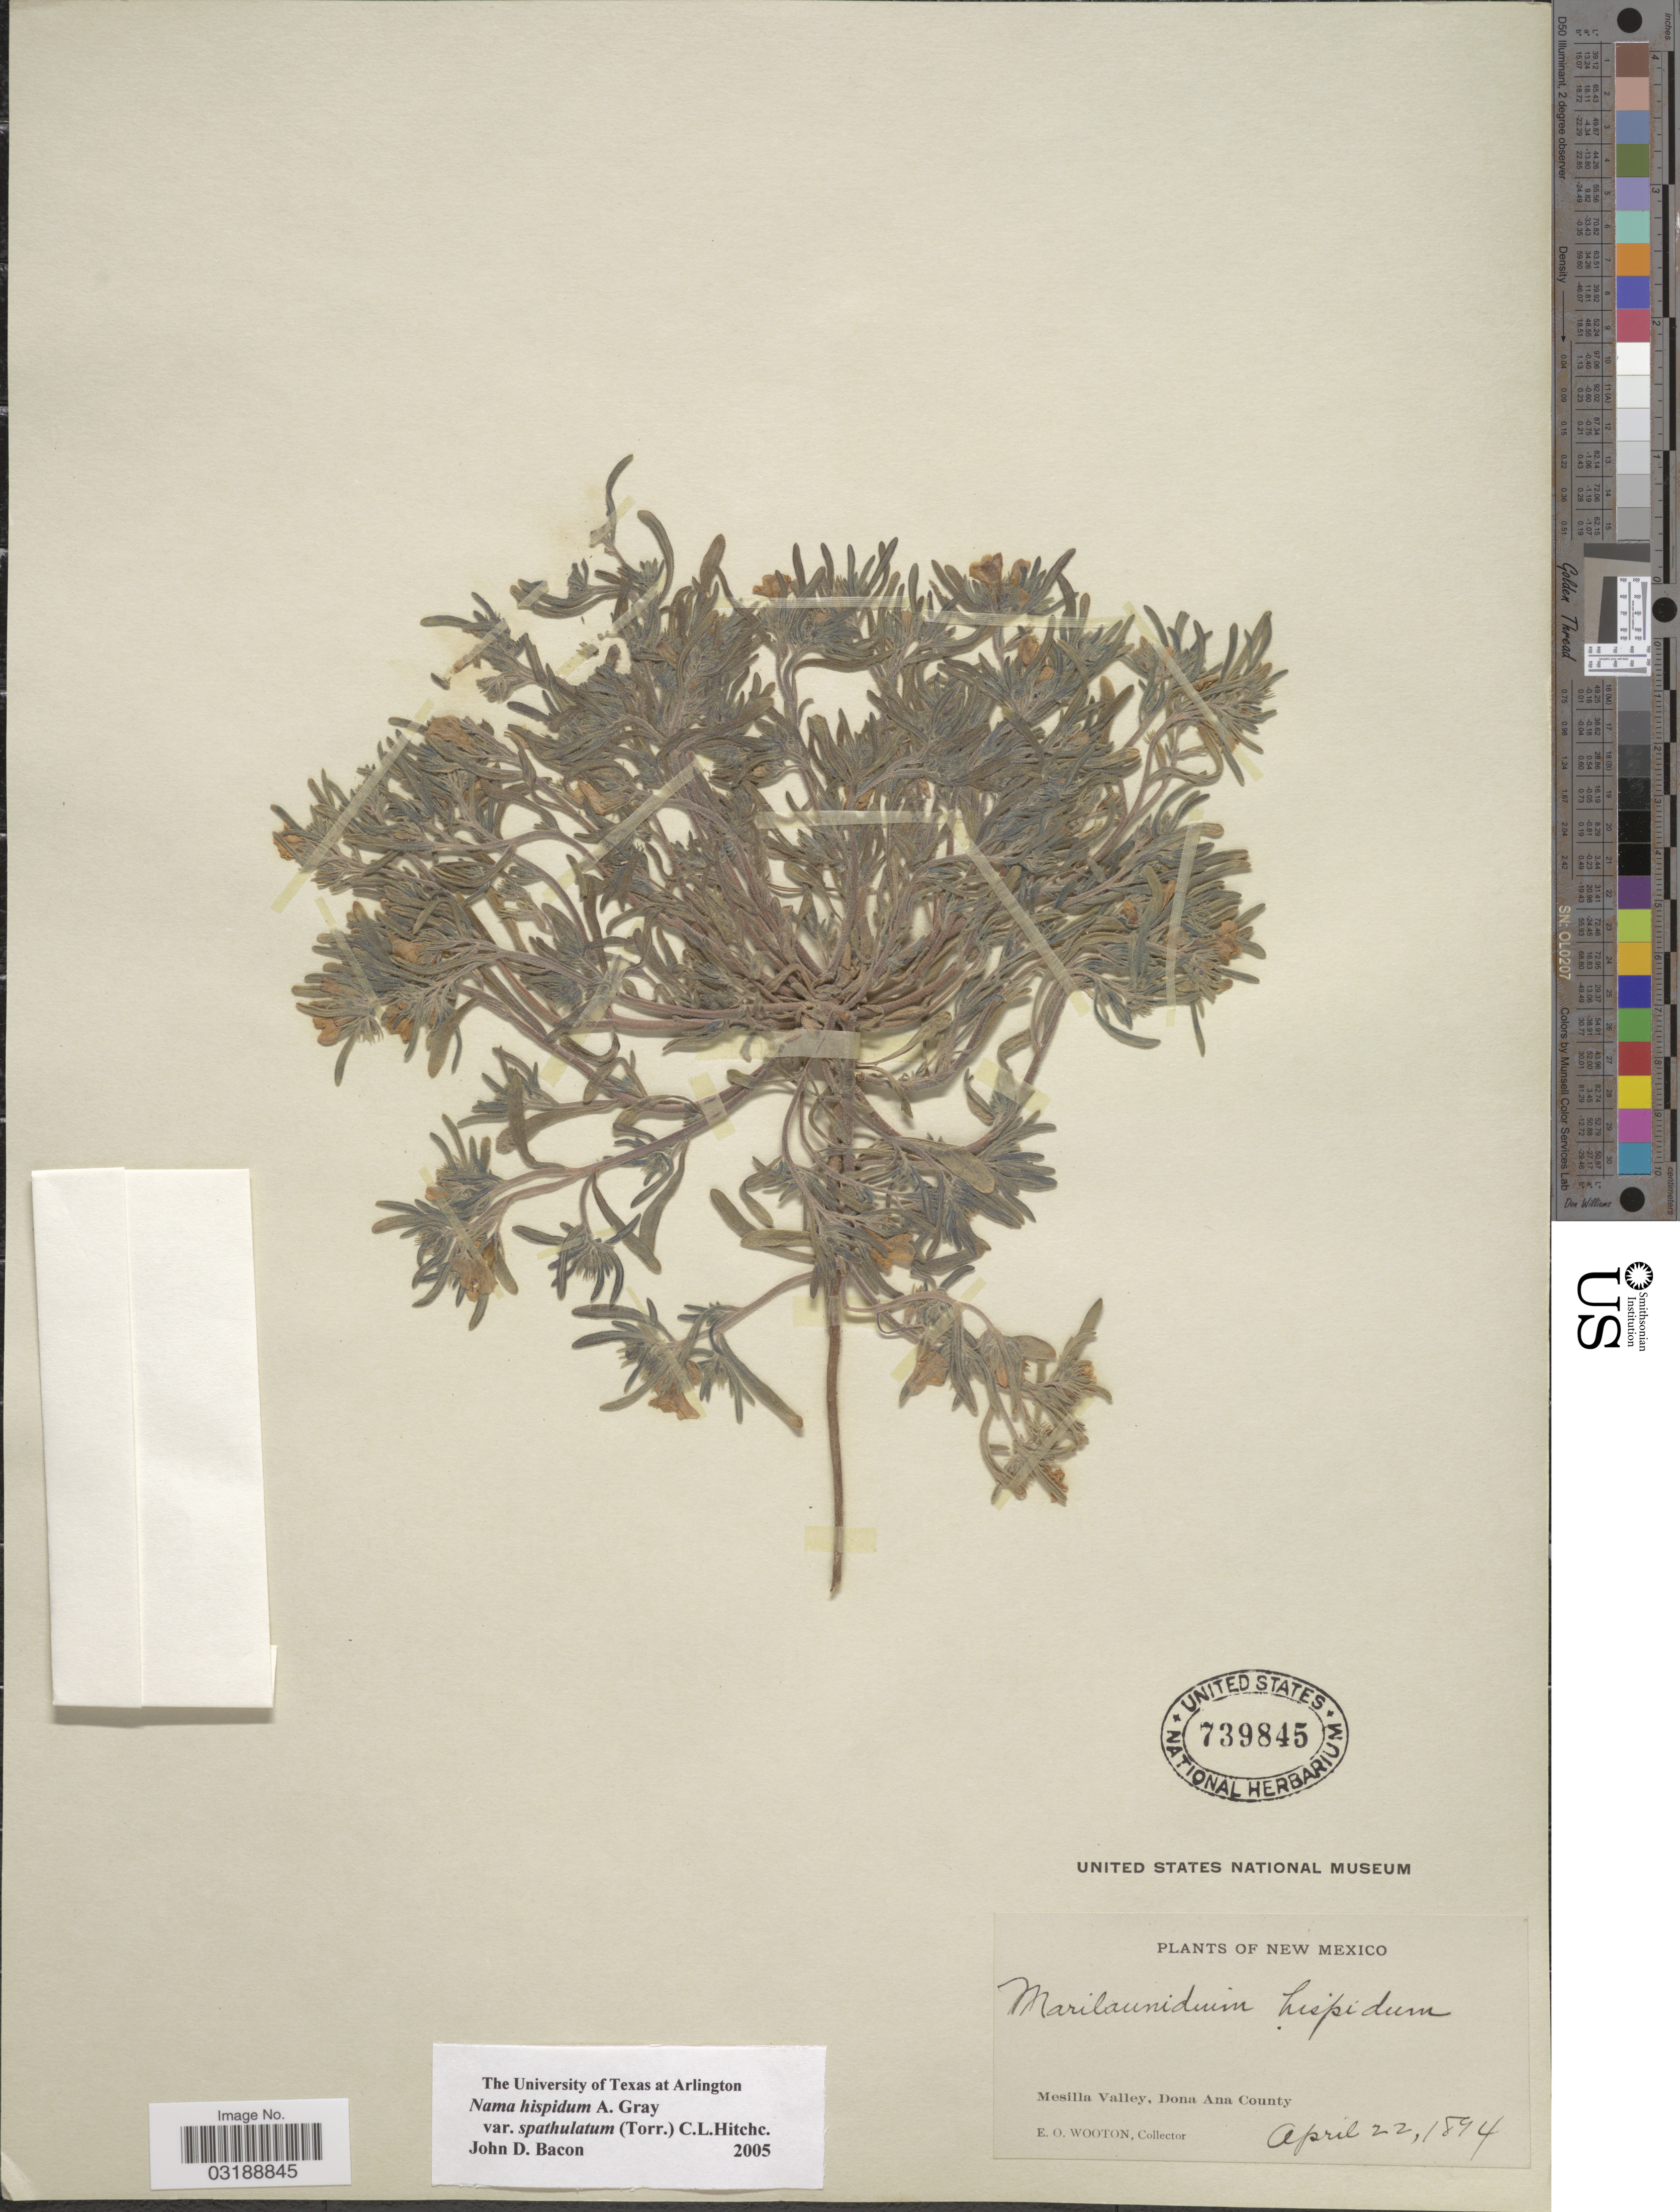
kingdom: Plantae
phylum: Tracheophyta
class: Magnoliopsida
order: Boraginales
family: Namaceae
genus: Nama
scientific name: Nama hispida var. spathulatum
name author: (Torr.) C.L. Hitchc.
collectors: E. O. Wooton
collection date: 1894-04-22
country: United States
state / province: New Mexico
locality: Mesila Valley, Dona Ana County.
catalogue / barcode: US 739845